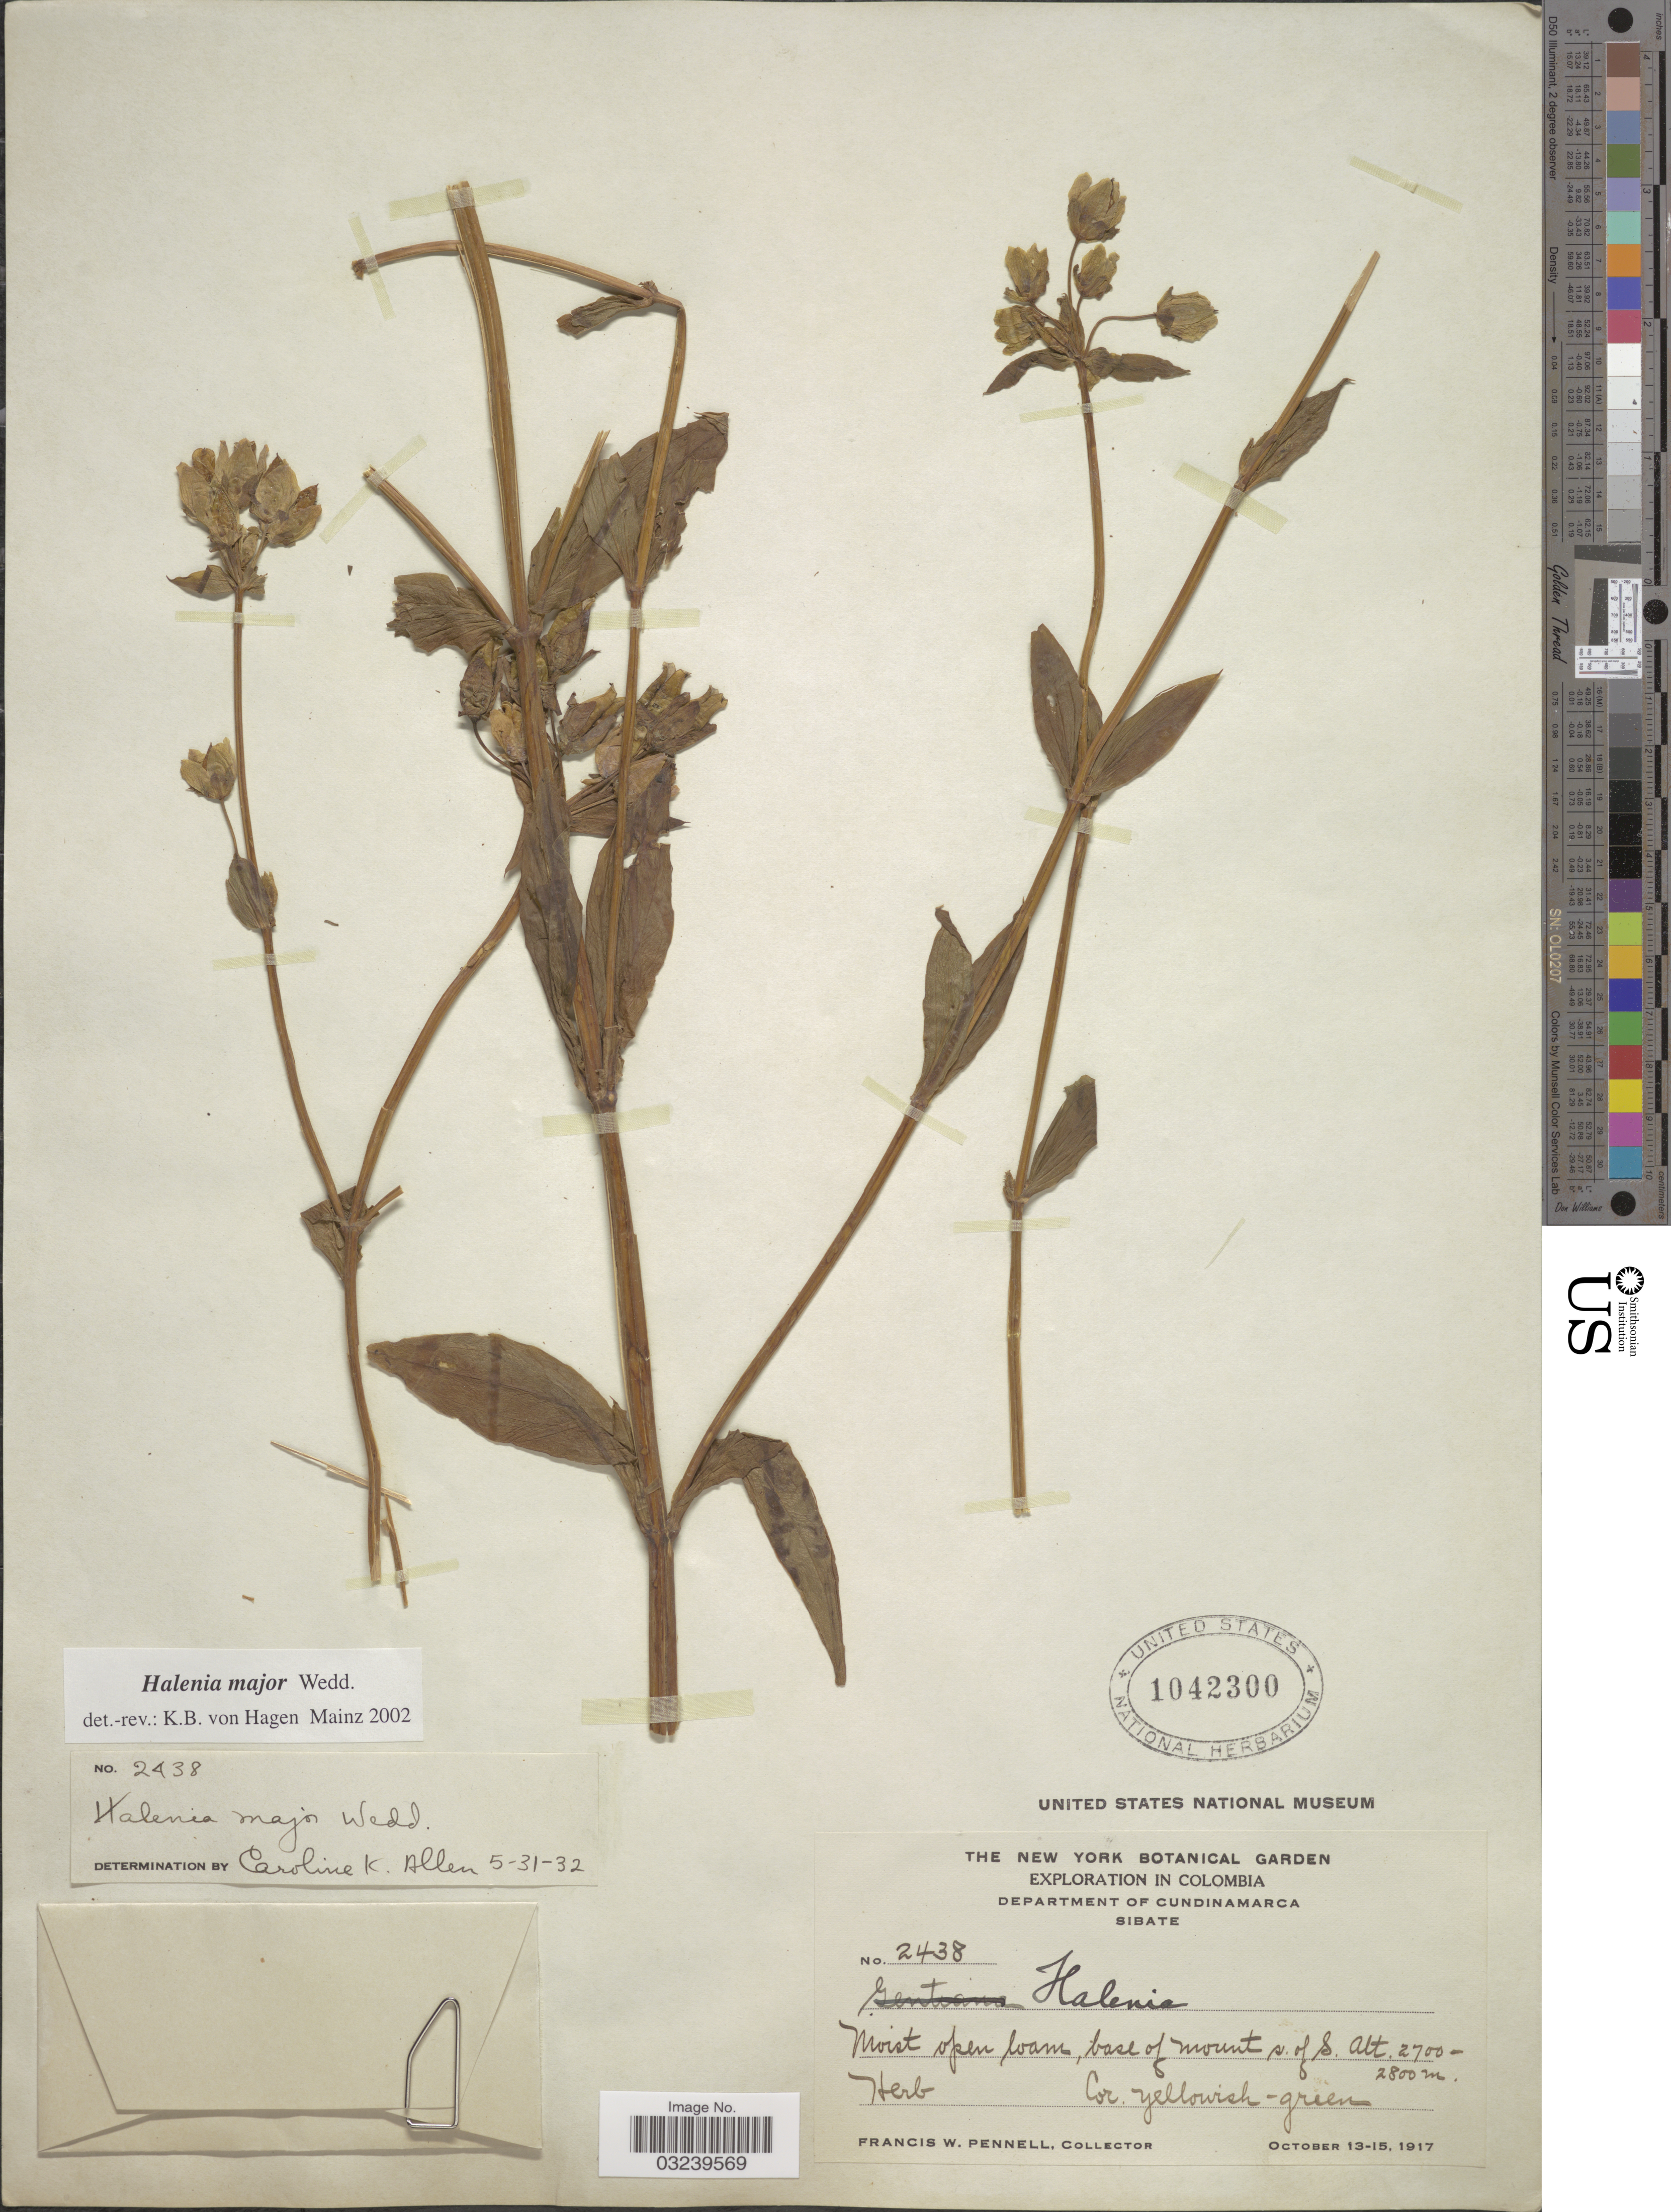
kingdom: Plantae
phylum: Tracheophyta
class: Magnoliopsida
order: Gentianales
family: Gentianaceae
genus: Halenia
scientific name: Halenia major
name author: Wedd.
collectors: F. W. Pennell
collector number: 2438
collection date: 1917-10-13/1917-10-15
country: Colombia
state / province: Cundinamarca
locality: Department of Cundinamarca, Sibate, Moist open loam, base of mount s. of S.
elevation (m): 2700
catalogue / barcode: US 1042300